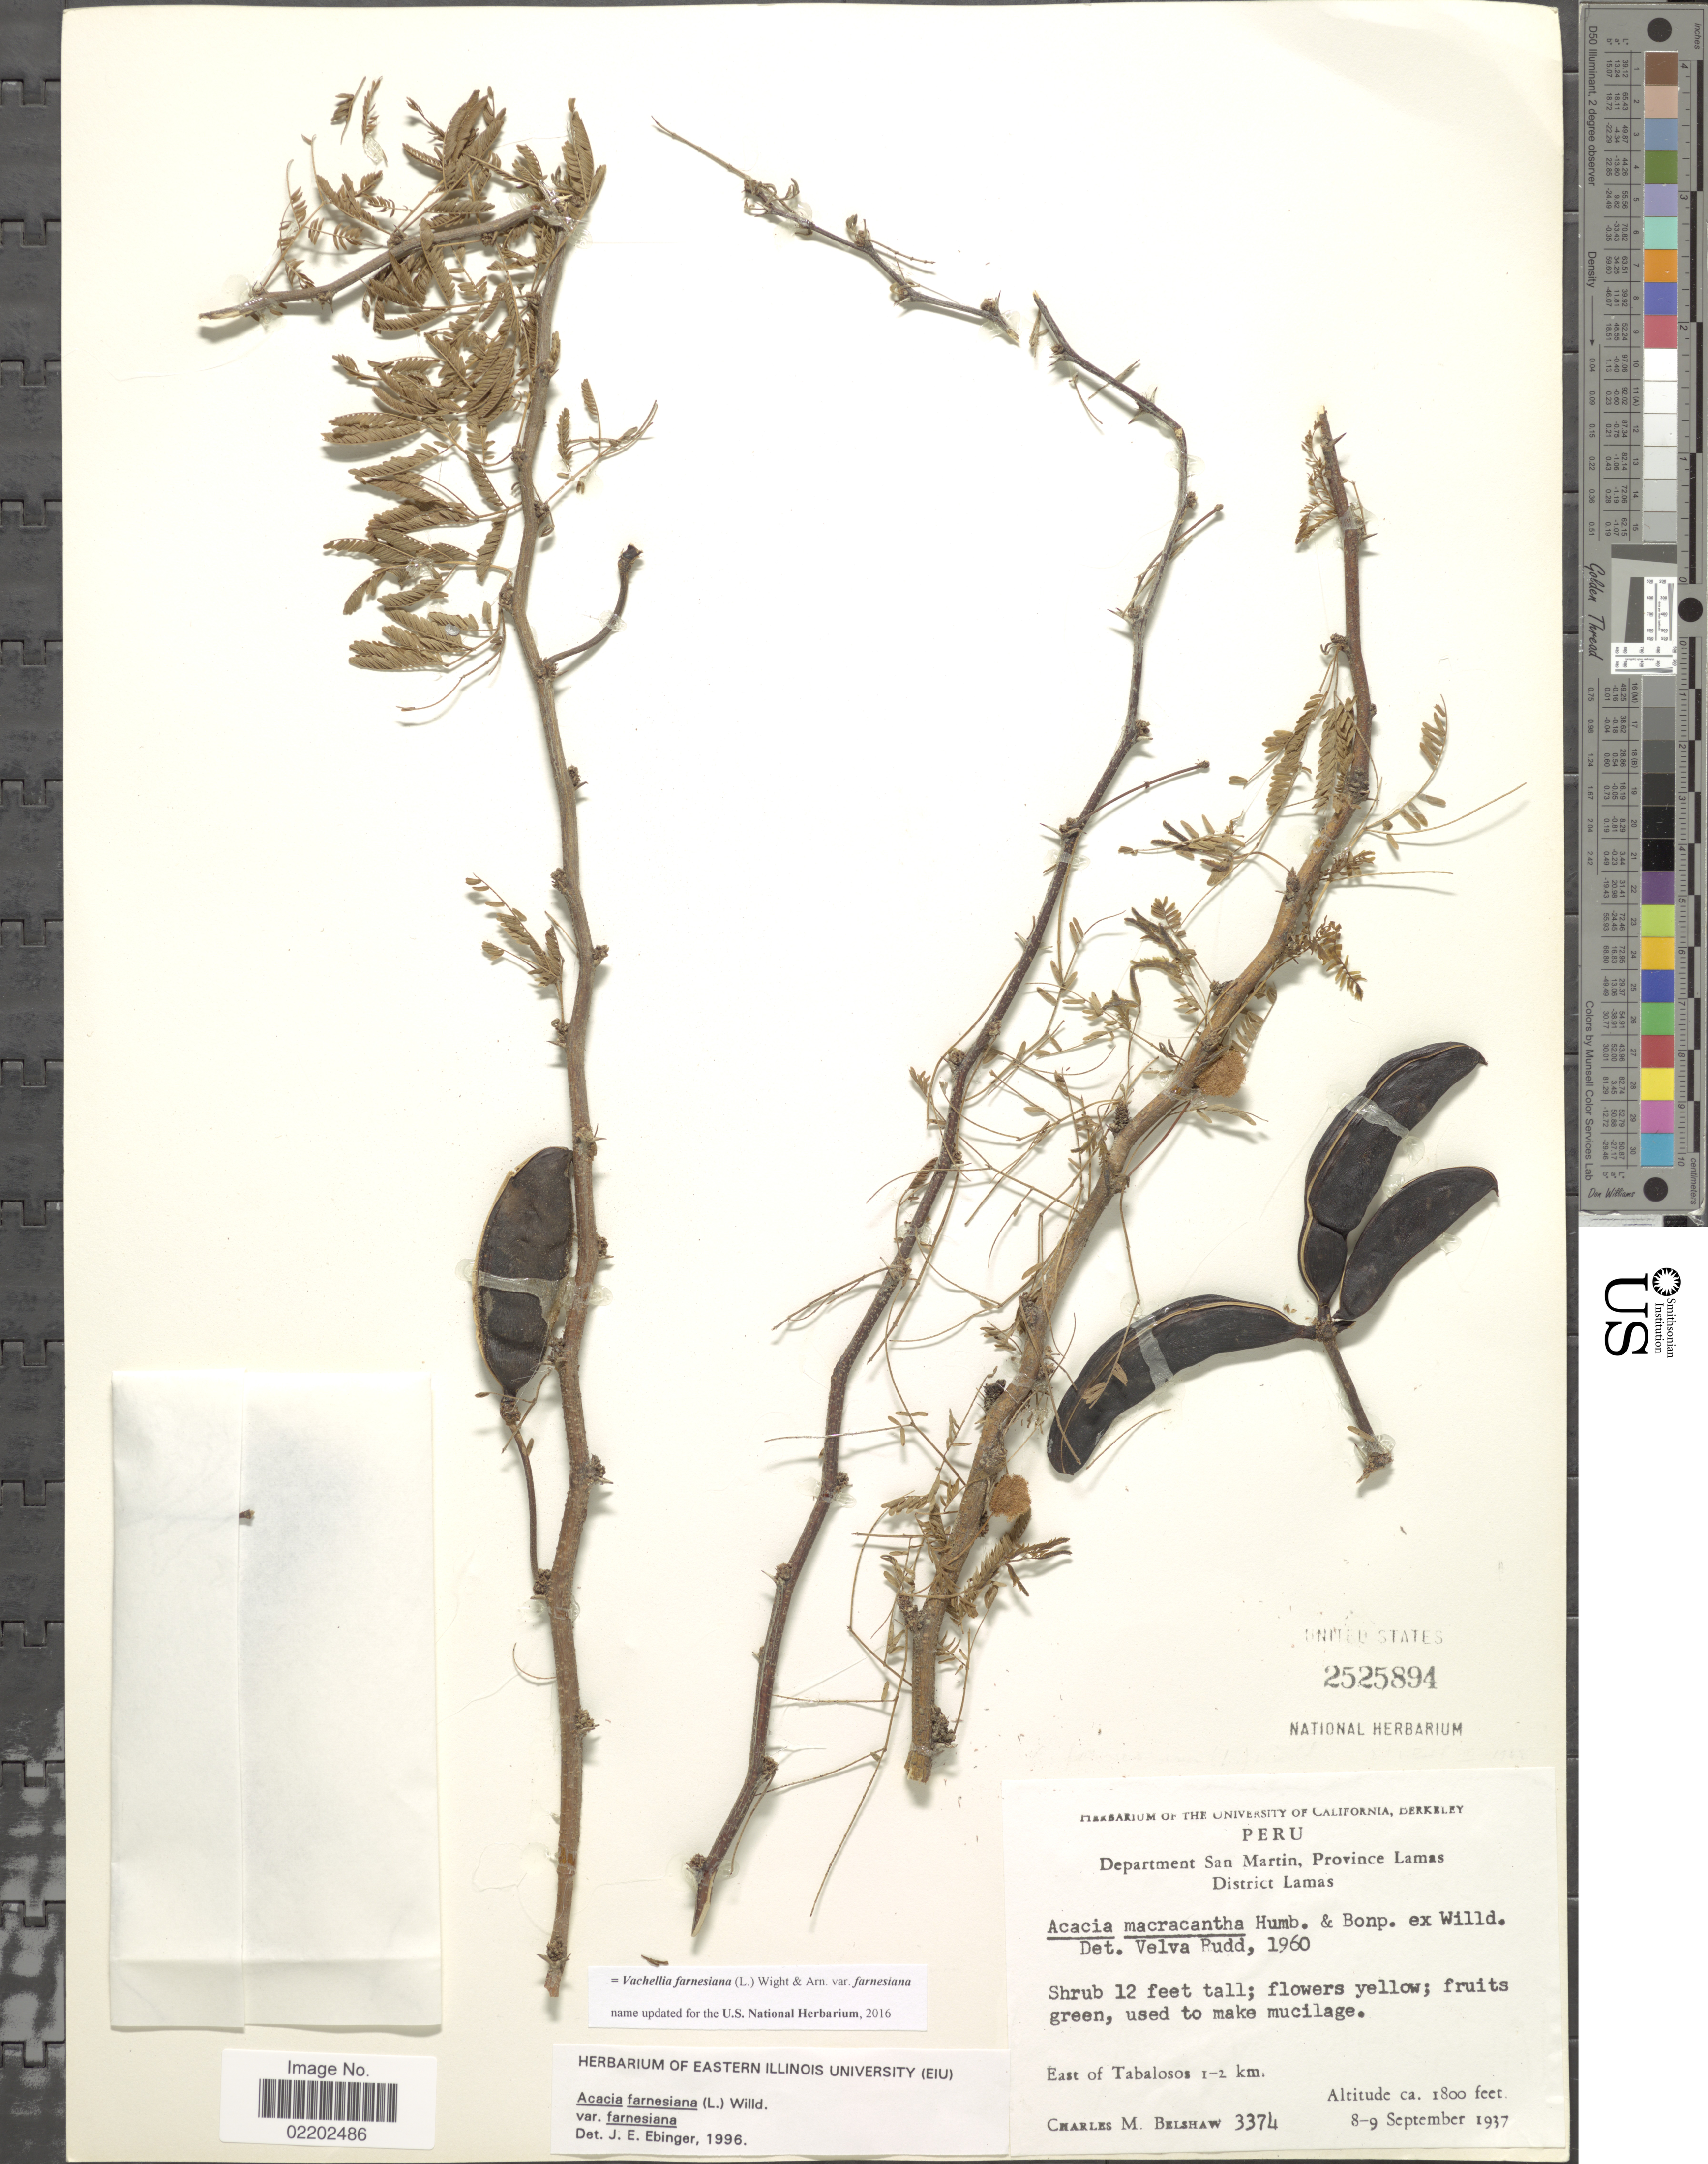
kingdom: Plantae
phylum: Tracheophyta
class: Magnoliopsida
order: Fabales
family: Fabaceae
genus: Vachellia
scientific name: Vachellia farnesiana var. farnesiana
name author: (L.) Wight & Arn.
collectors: C. Shaw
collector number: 3374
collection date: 1937-09-08/1937-09-09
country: Peru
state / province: San Martín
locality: Province Lamas, District Lamas, east of Tabalosos 1-2 km.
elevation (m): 549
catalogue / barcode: US 2525894